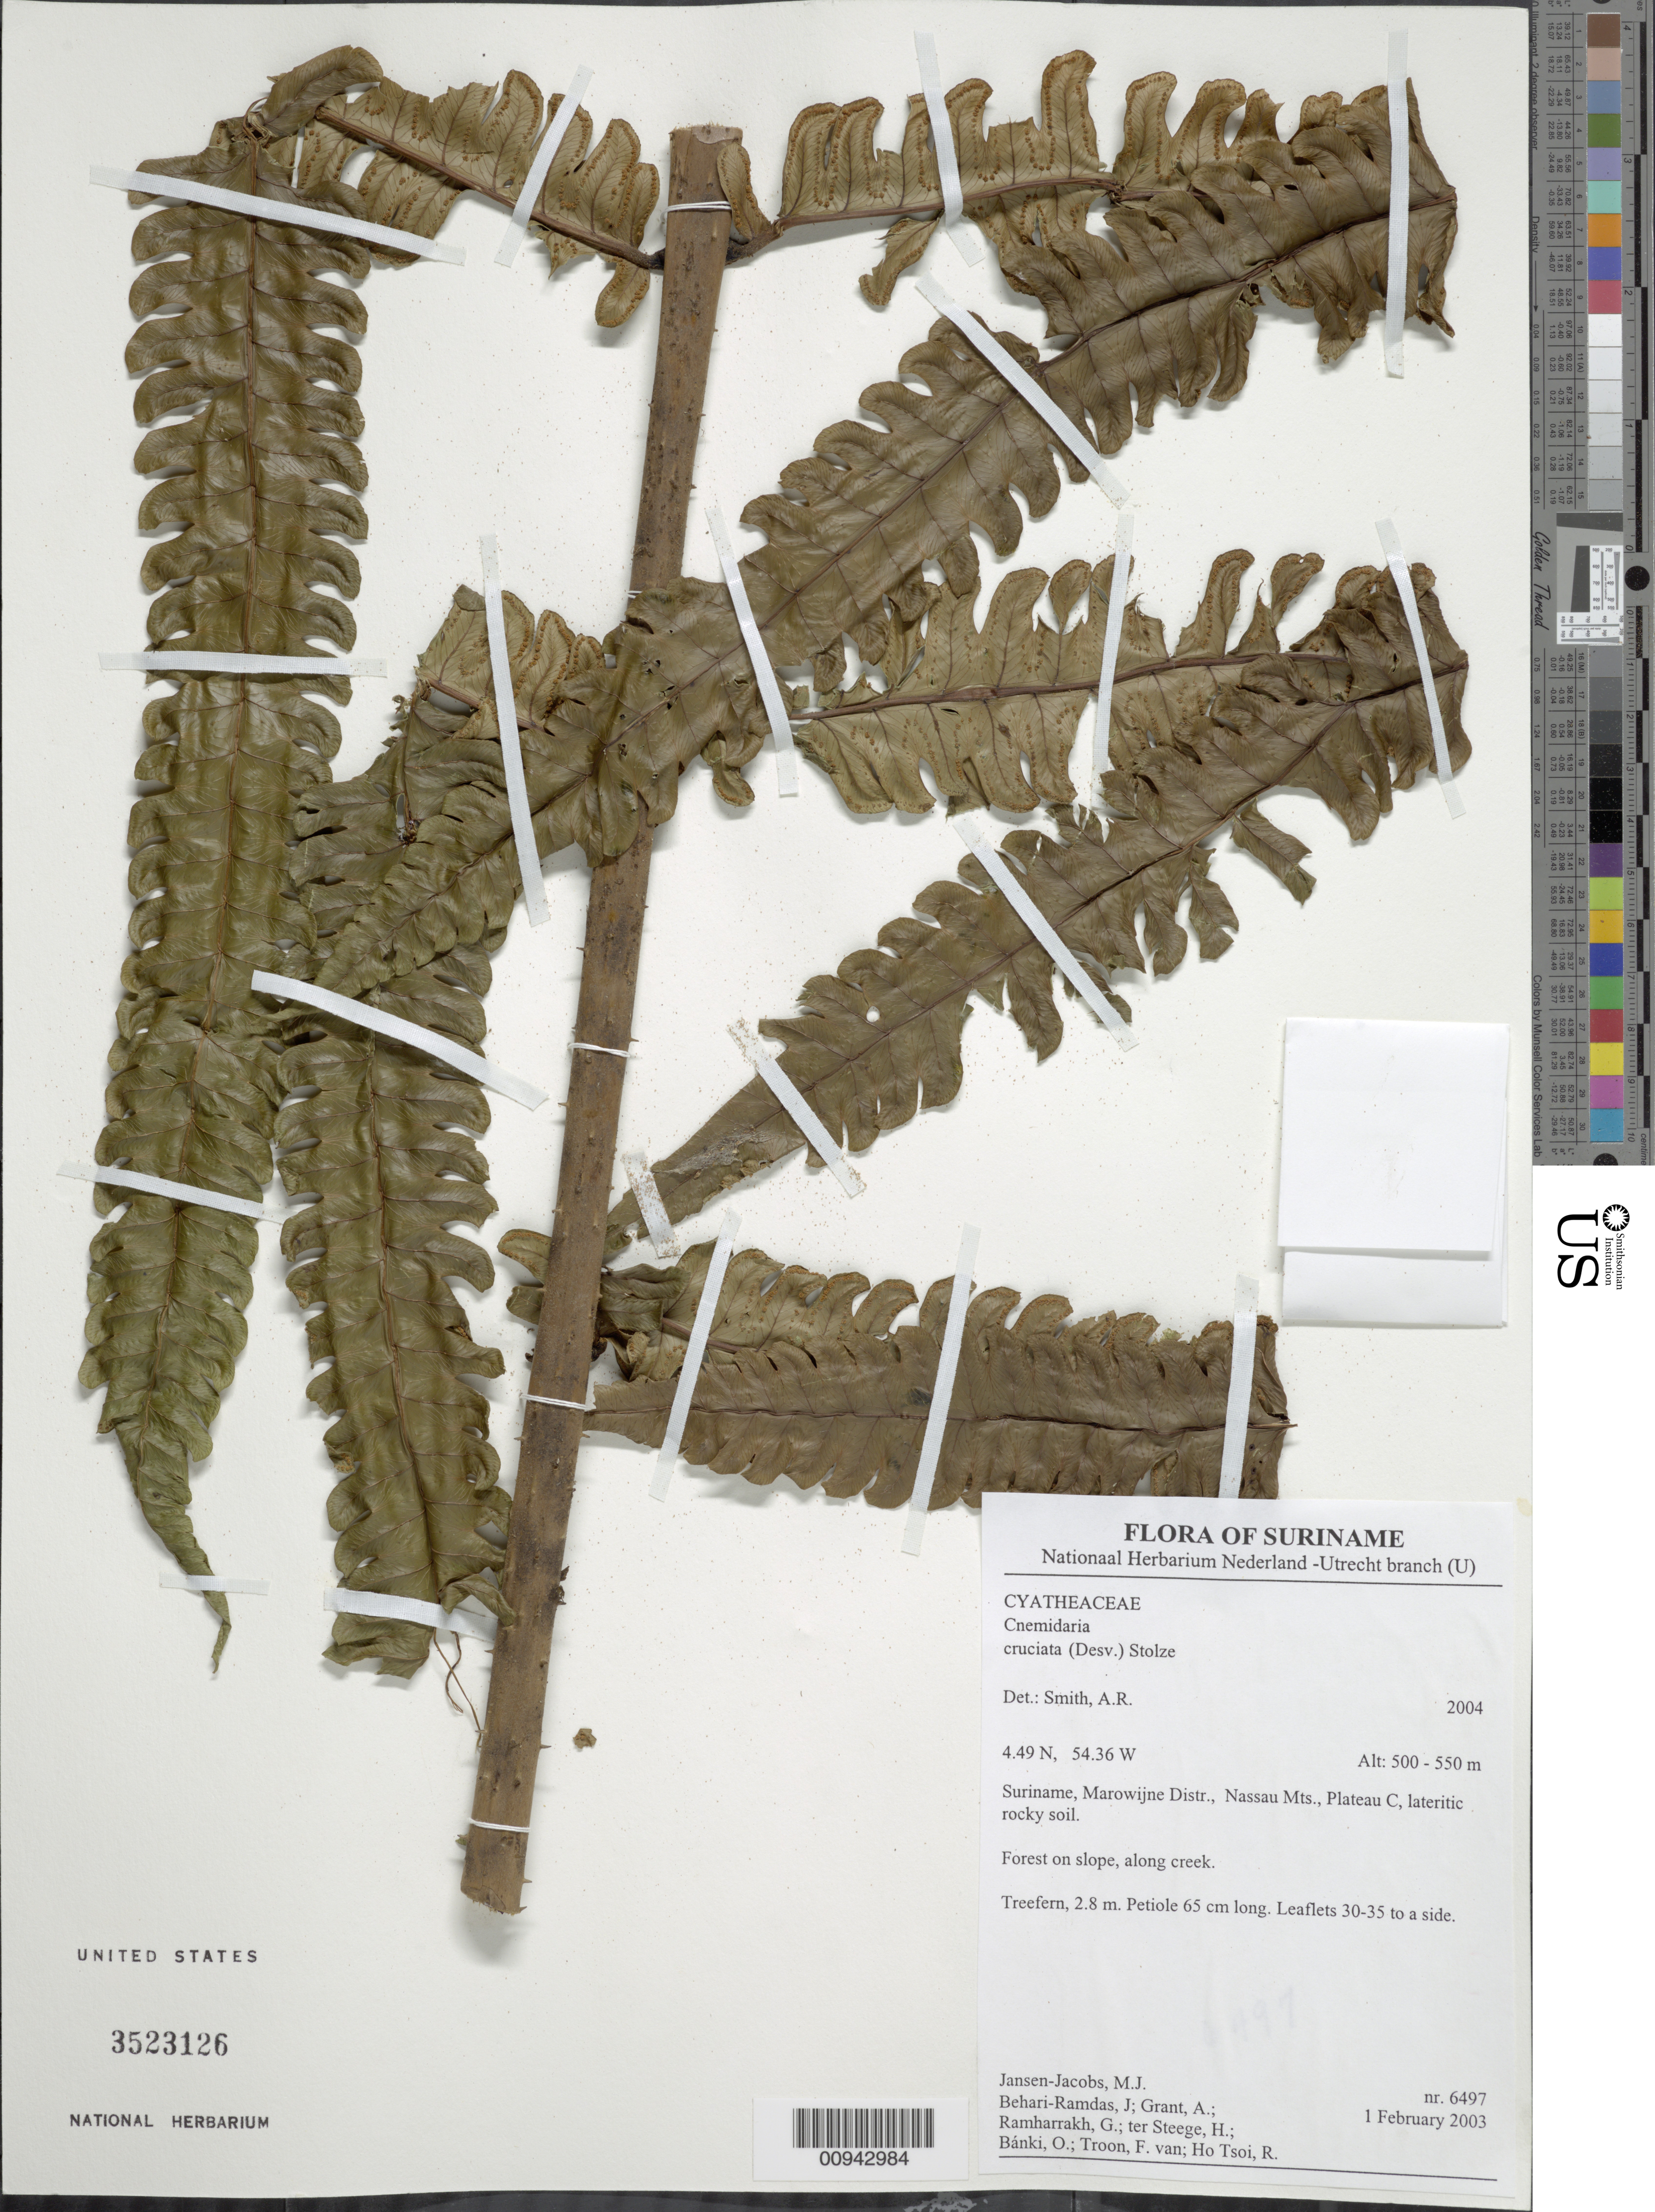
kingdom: Plantae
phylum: Tracheophyta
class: Polypodiopsida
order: Cyatheales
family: Cyatheaceae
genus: Cyathea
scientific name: Cyathea cruciata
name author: (Desv.) Lehnert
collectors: M. J. Jansen-Jacobs, J. Behari-Ramdas, A. Grant, G. Ramharrakh & et al.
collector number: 6497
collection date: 2003-02-01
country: Suriname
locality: Suriname, Marowijne Distr., Nassau Mts., Plateau C, lateritic rocky soil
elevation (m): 500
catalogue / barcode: US 3523126